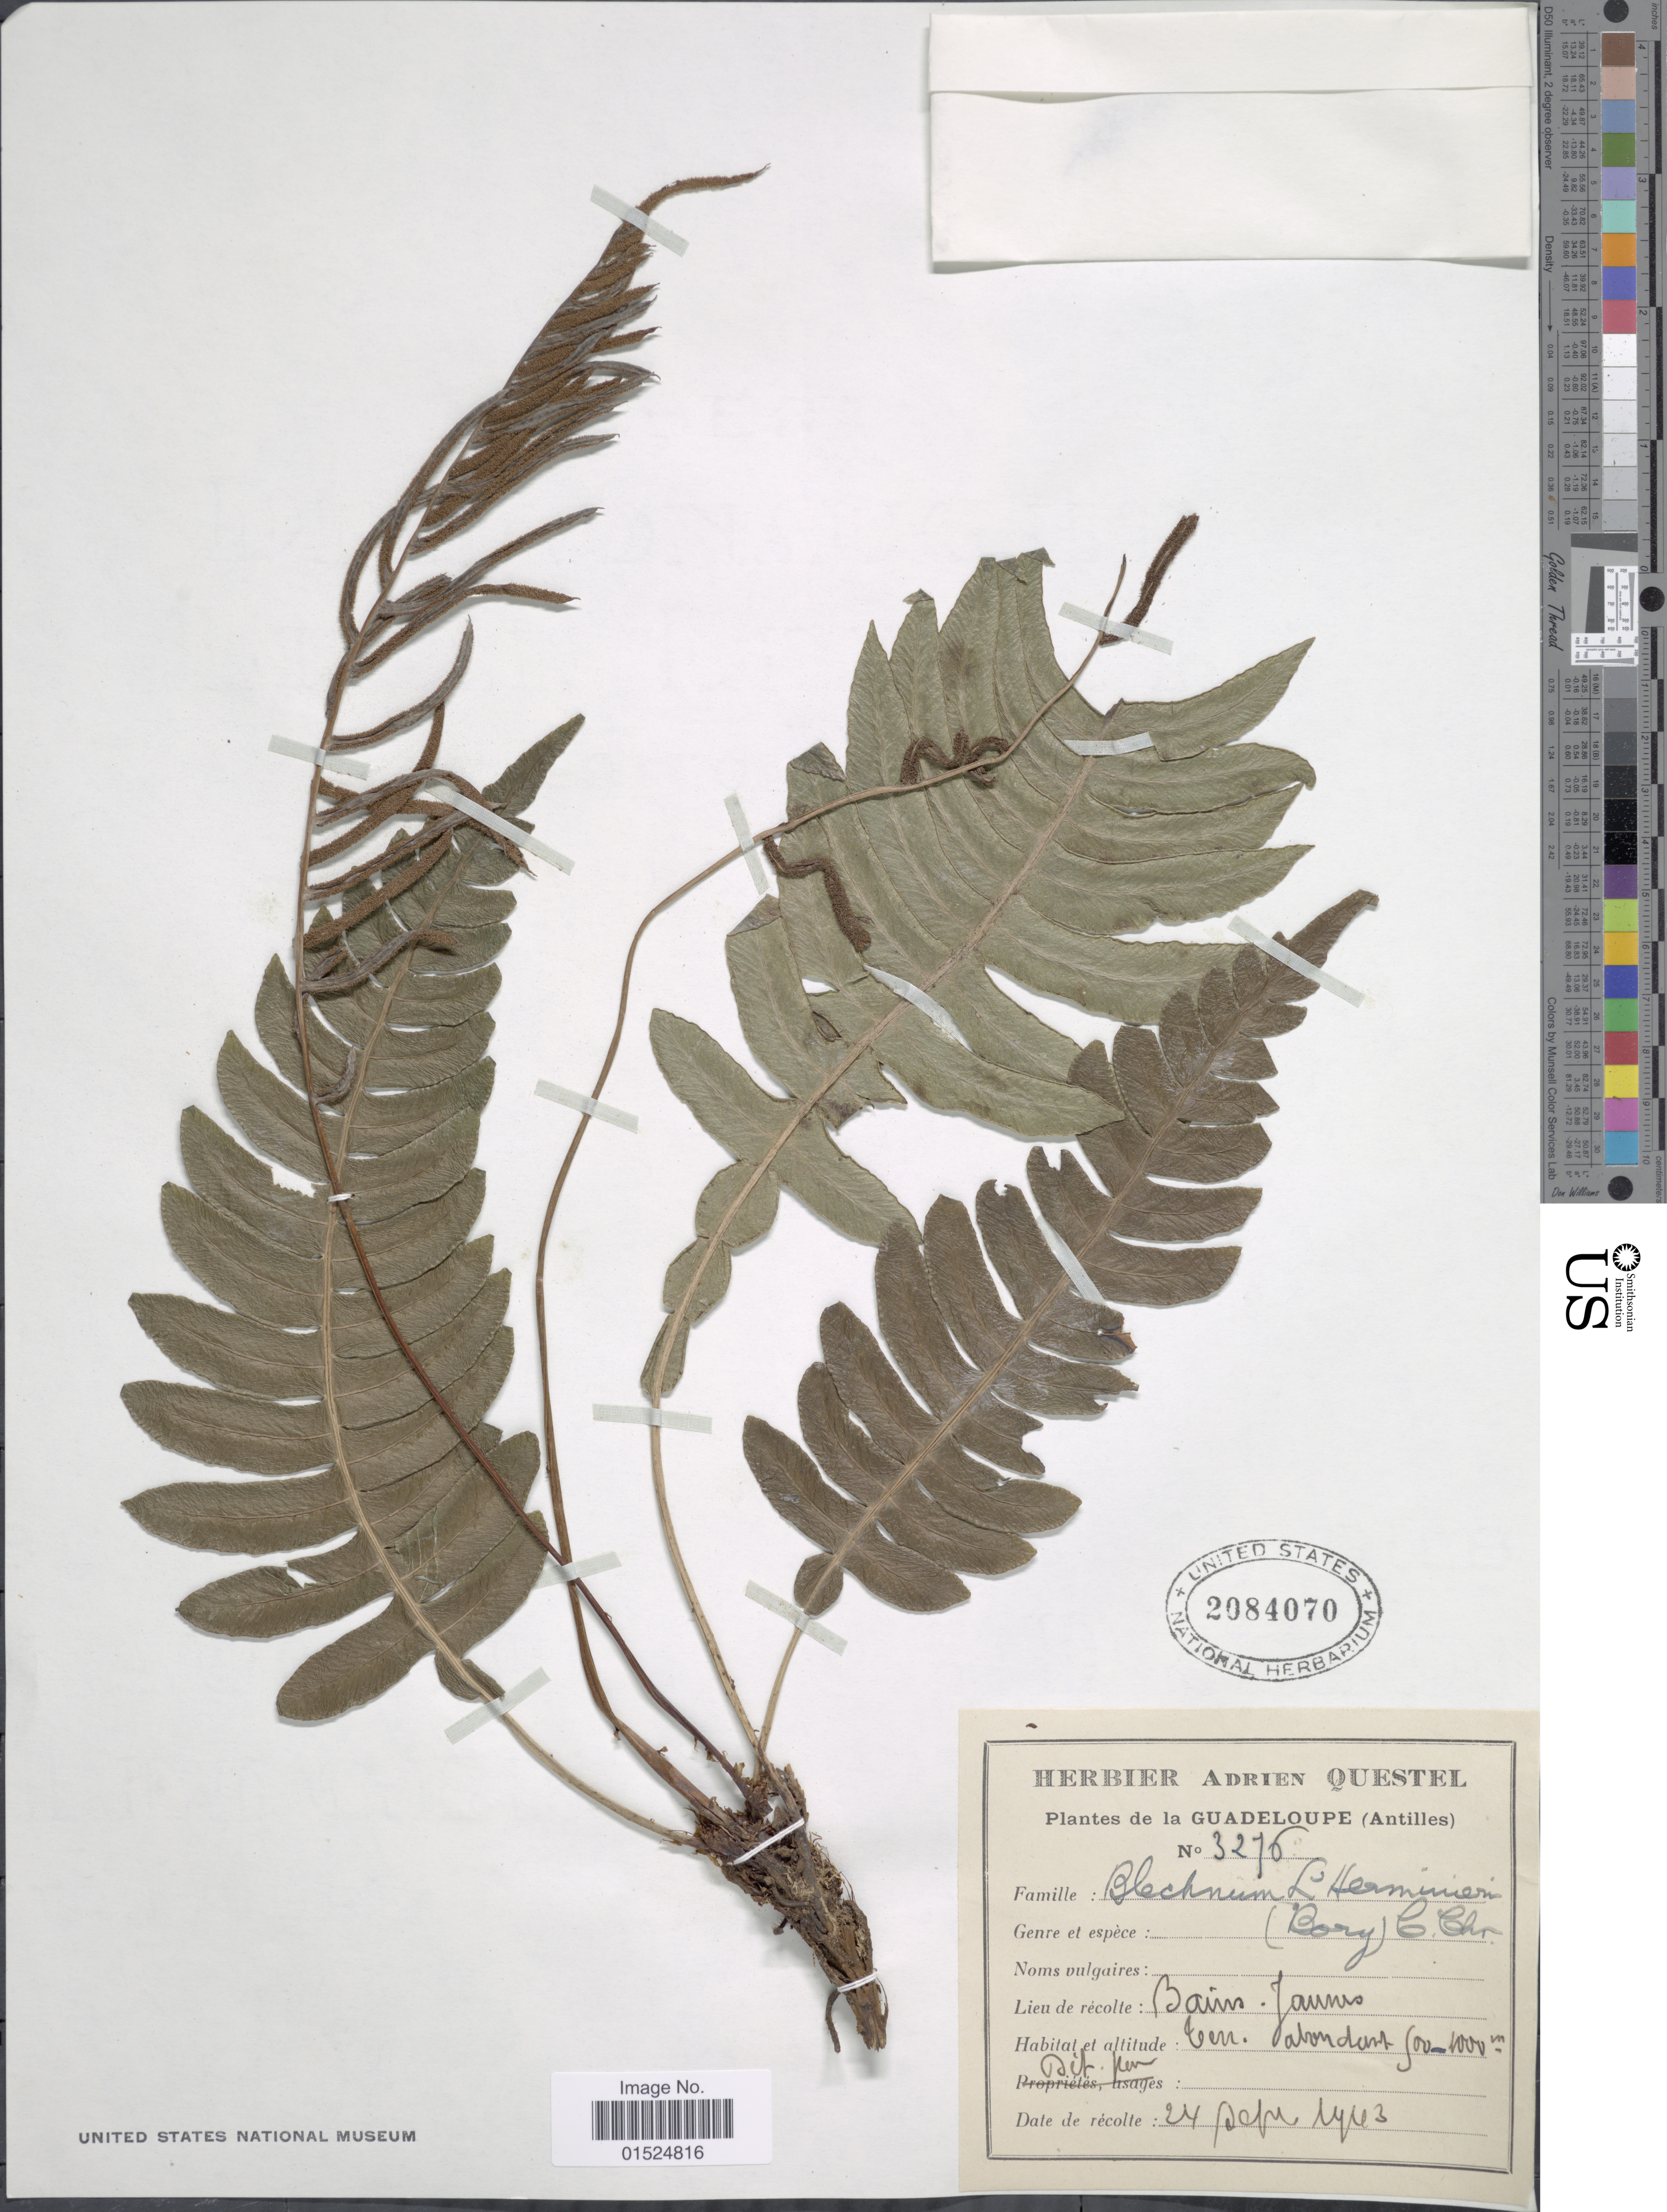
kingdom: Plantae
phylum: Tracheophyta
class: Polypodiopsida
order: Polypodiales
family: Blechnaceae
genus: Blechnum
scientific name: Blechnum l'herminieri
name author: (Bory) C. Chr.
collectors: ex herb. A. Questal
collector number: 3276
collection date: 1973-09-21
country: Guadeloupe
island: Basse Terre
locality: Bains Jaunes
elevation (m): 800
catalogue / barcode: US 2084070